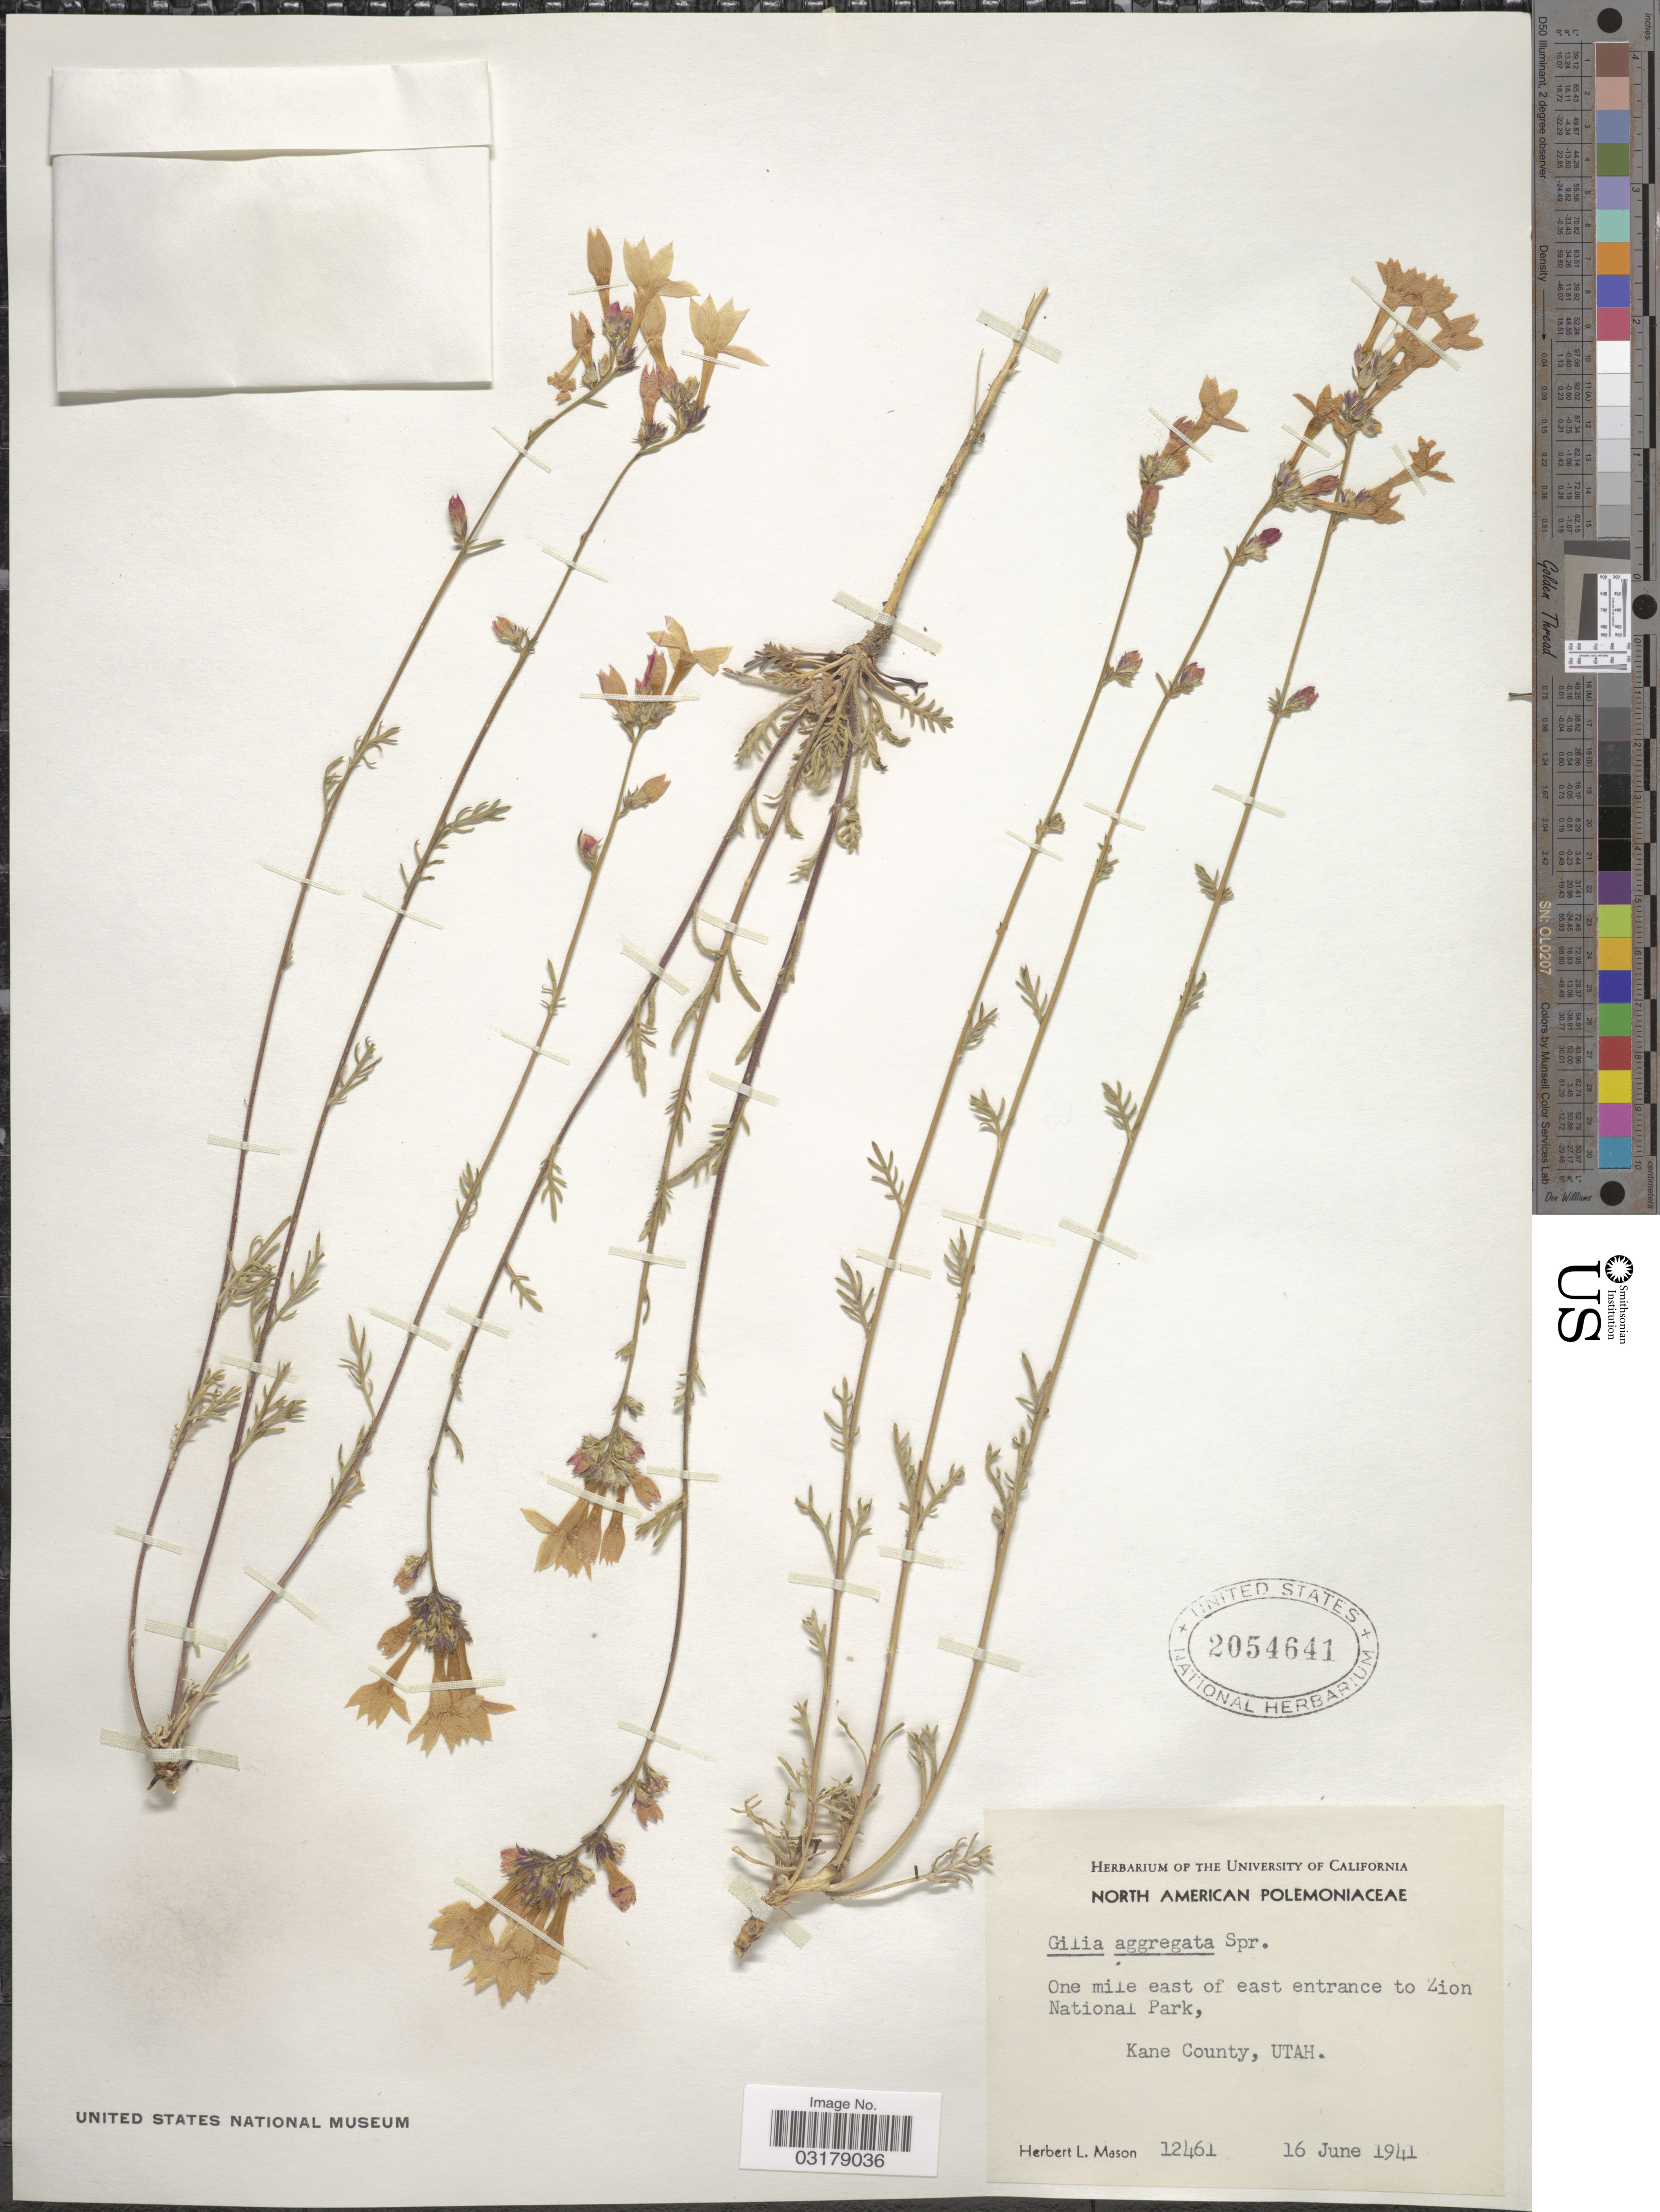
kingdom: Plantae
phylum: Tracheophyta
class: Magnoliopsida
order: Ericales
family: Polemoniaceae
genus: Ipomopsis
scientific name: Ipomopsis aggregata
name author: (Pursh) V.E. Grant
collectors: H. L. Mason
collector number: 12461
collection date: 1941-06-16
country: United States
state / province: Utah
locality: One mile east of east entrance to Zion National Park, Kane County.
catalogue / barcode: US 2054641